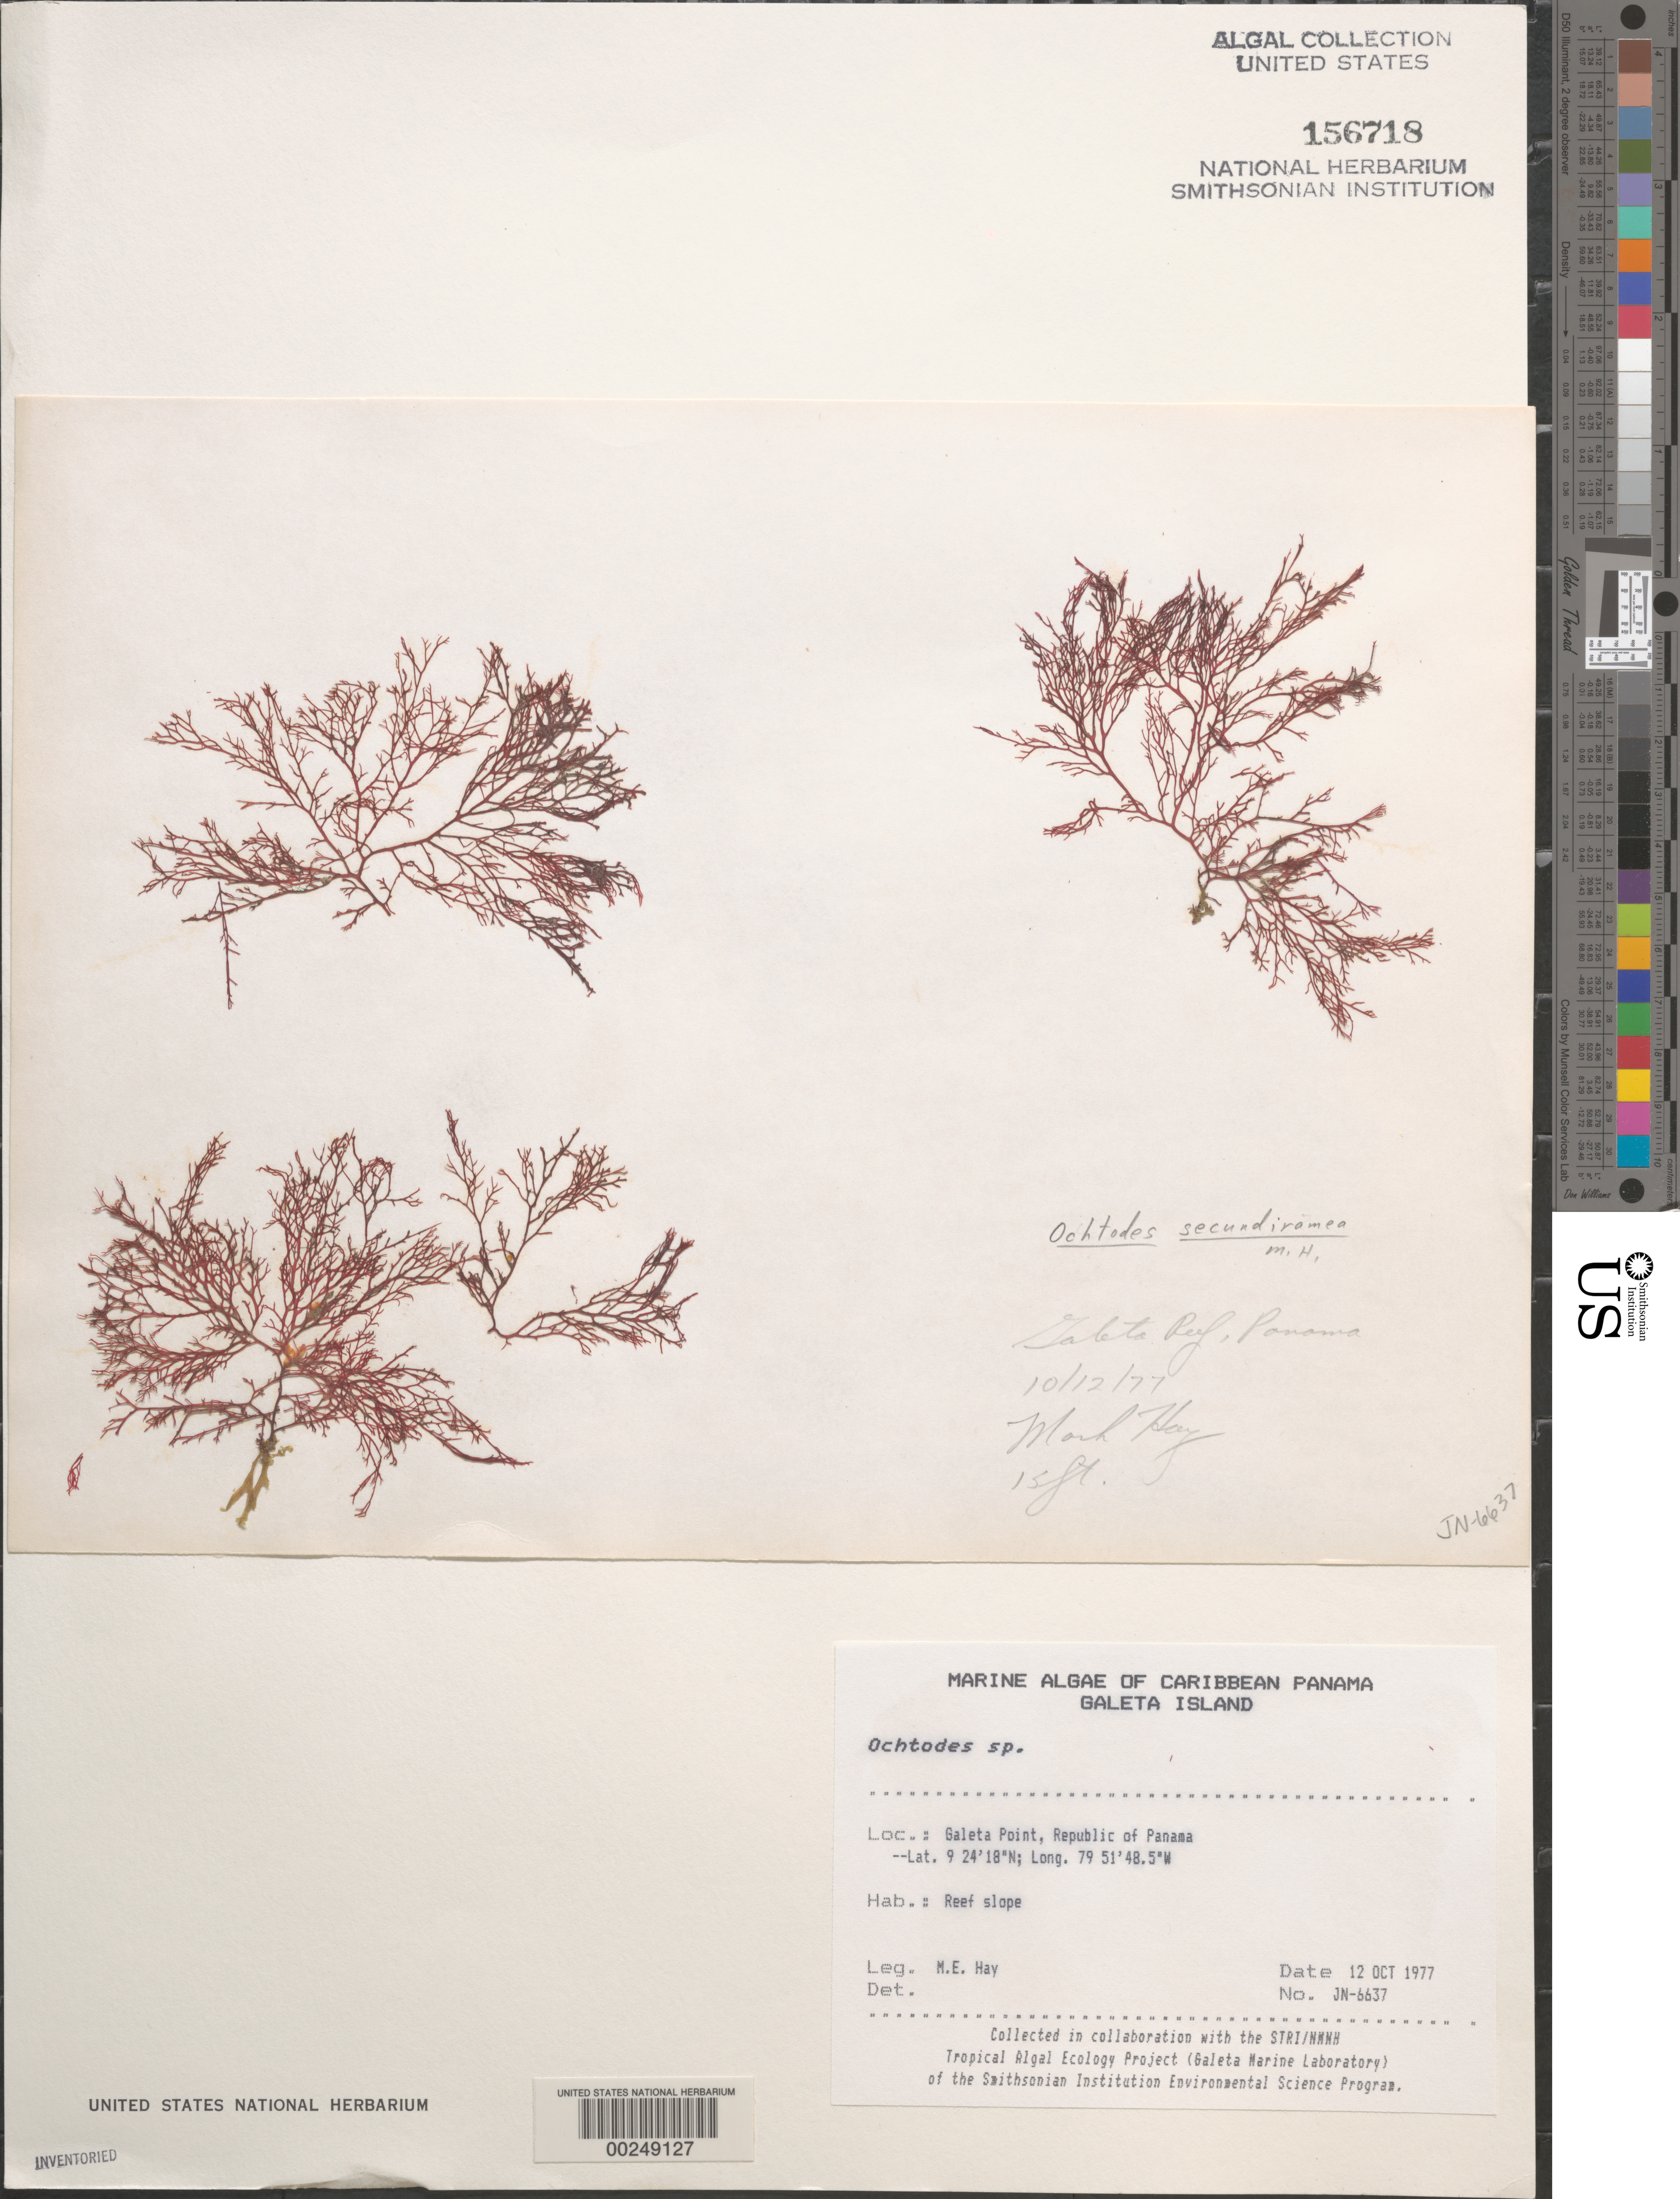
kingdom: Plantae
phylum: Rhodophyta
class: Florideophyceae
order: Gigartinales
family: Rhizophyllidaceae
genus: Ochtodes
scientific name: Ochtodes sp.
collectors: M. E. Hay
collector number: JN-6637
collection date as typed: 12 Oct 1977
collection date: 1977-10-12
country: Panama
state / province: Colón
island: Galeta Island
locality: Galeta Point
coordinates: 9 24' 18" N, 79 51' 48.5" W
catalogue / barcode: US 156718